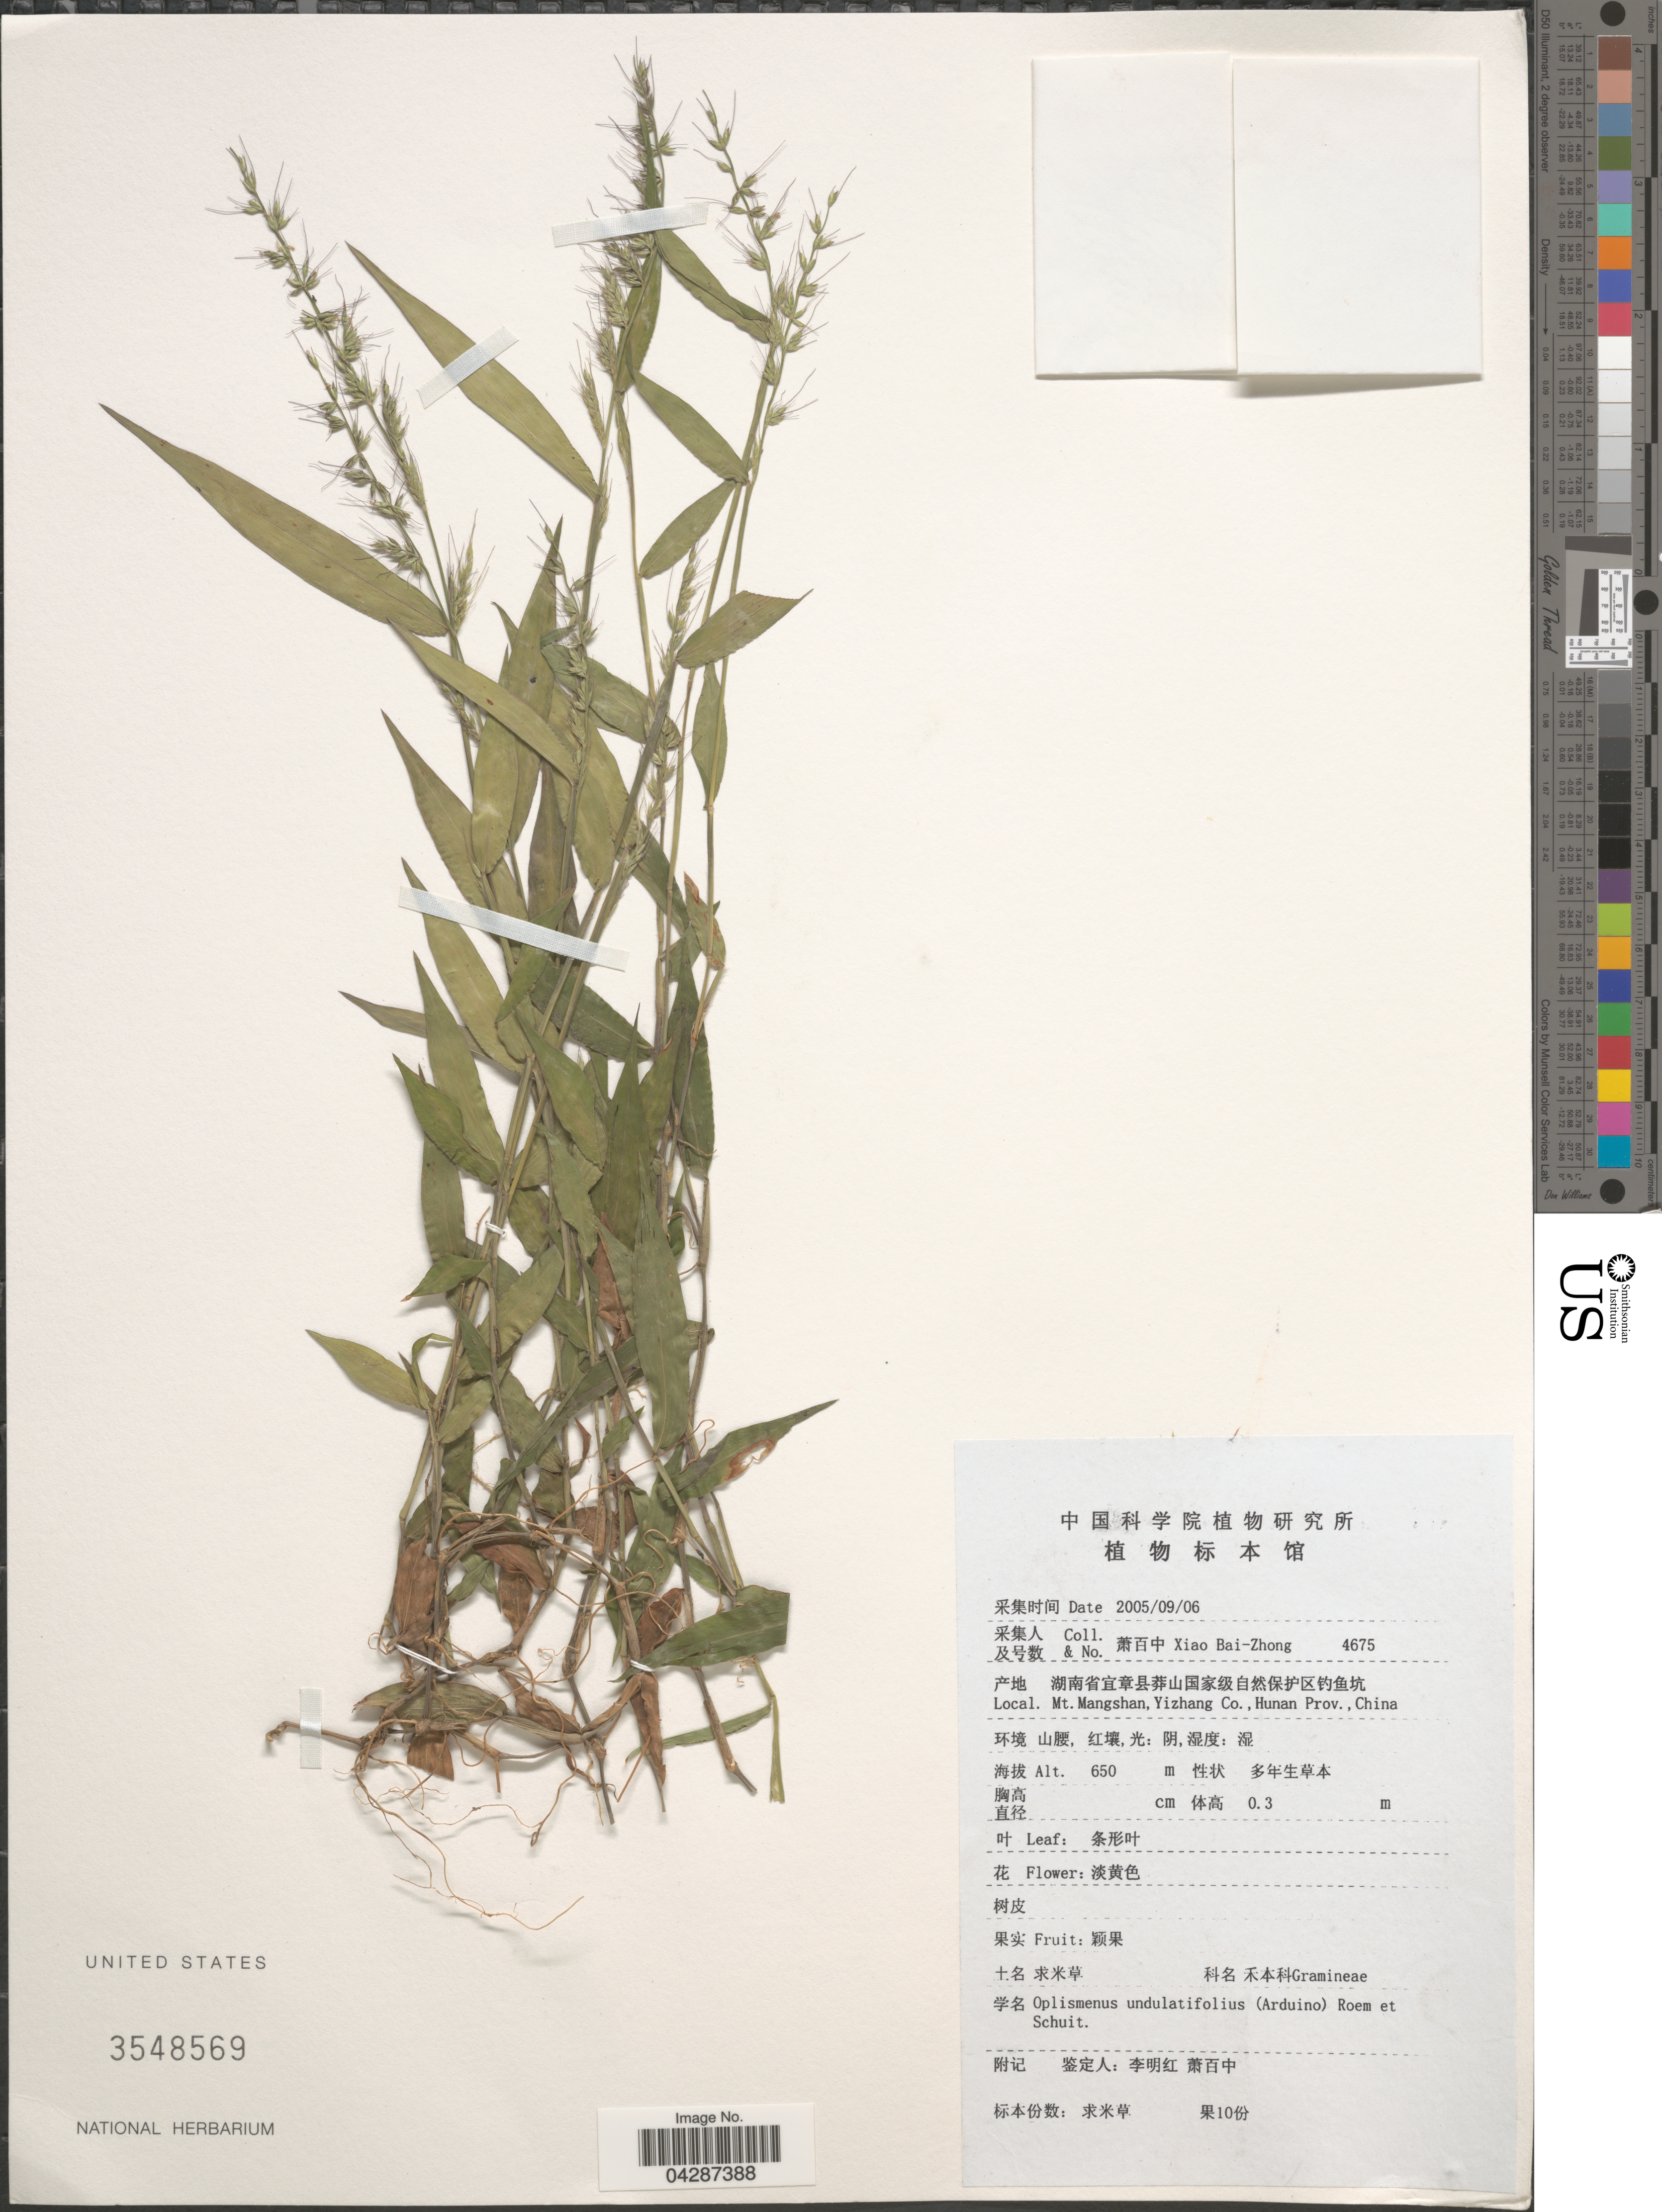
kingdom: Plantae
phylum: Tracheophyta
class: Liliopsida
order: Poales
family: Poaceae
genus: Oplismenus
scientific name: Oplismenus undulatifolius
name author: (Ard.) P. Beauv.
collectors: B. Z. Xiao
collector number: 4675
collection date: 2005-09-06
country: China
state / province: Hunan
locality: X. Mt. Mangshan, Yizhang Co.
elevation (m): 650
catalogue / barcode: US 3548569